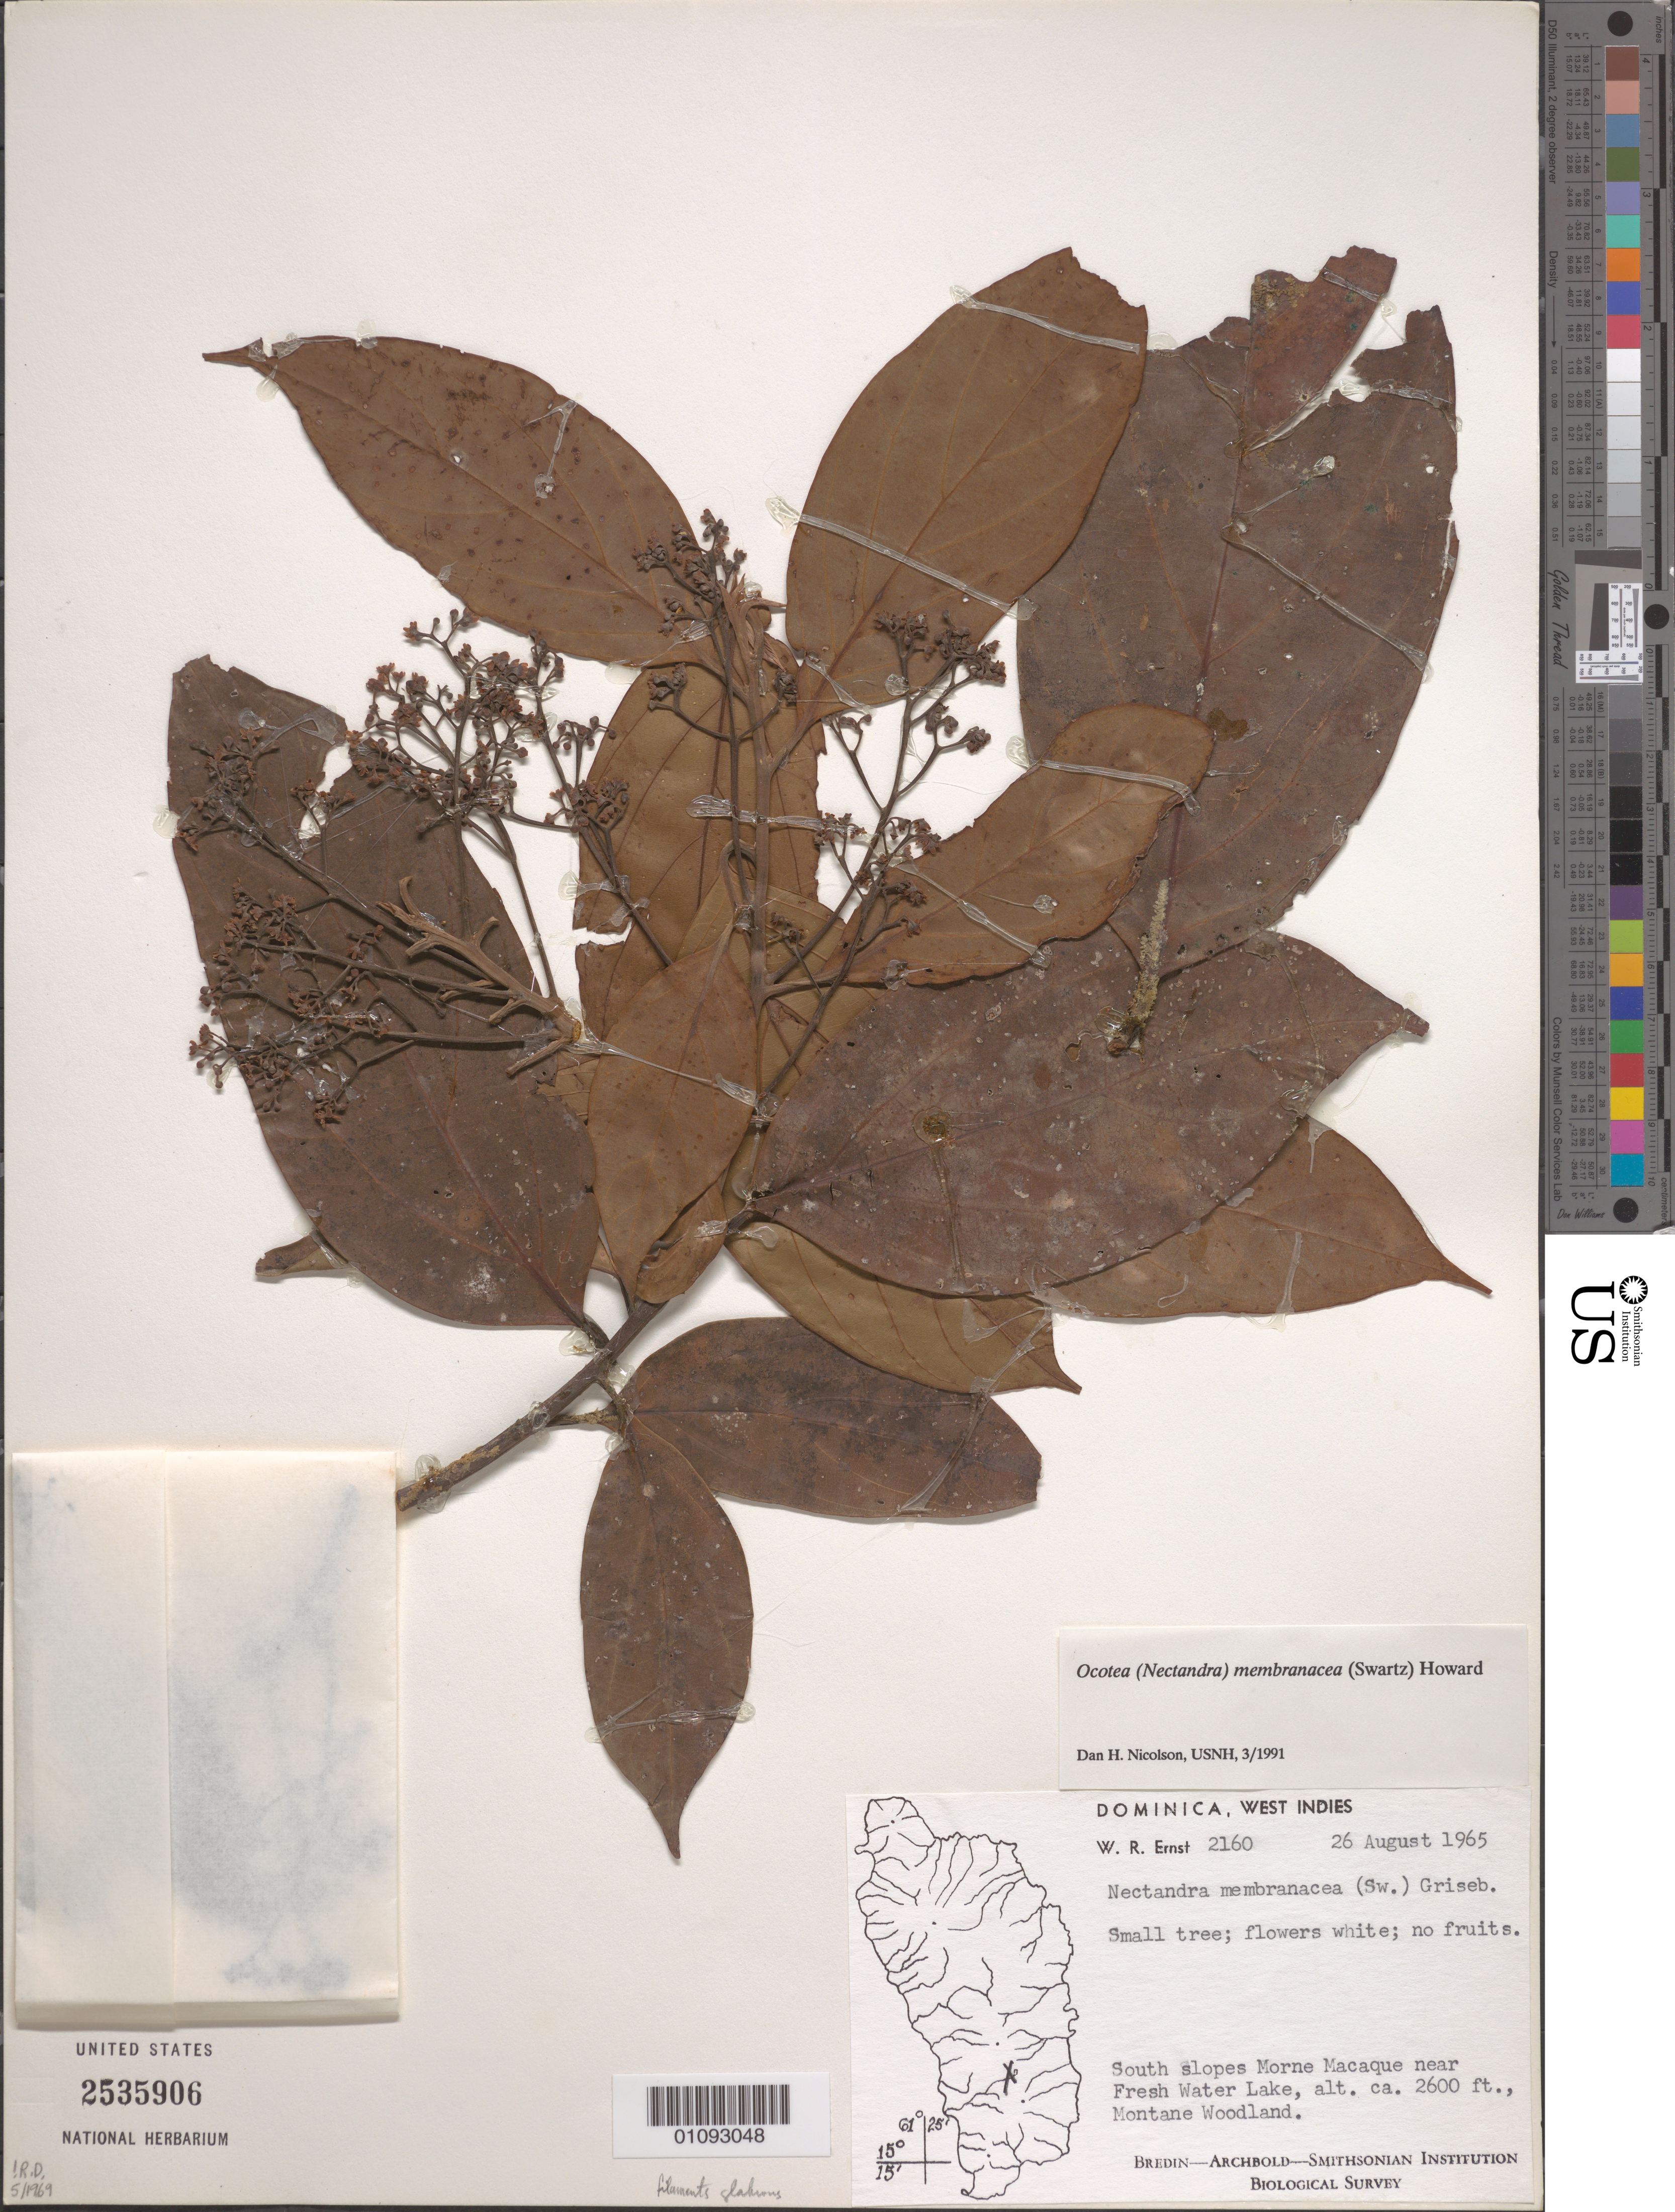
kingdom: Plantae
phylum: Tracheophyta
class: Magnoliopsida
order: Laurales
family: Lauraceae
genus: Nectandra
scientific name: Nectandra membranacea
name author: (Sw.) Griseb.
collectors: W. R. Ernst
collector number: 2160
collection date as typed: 26 Aug 1965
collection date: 1965-08-26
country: Dominica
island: Dominica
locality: S slope of Morne Macaque near Fresh Water Lake.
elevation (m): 792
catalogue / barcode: US 2535906